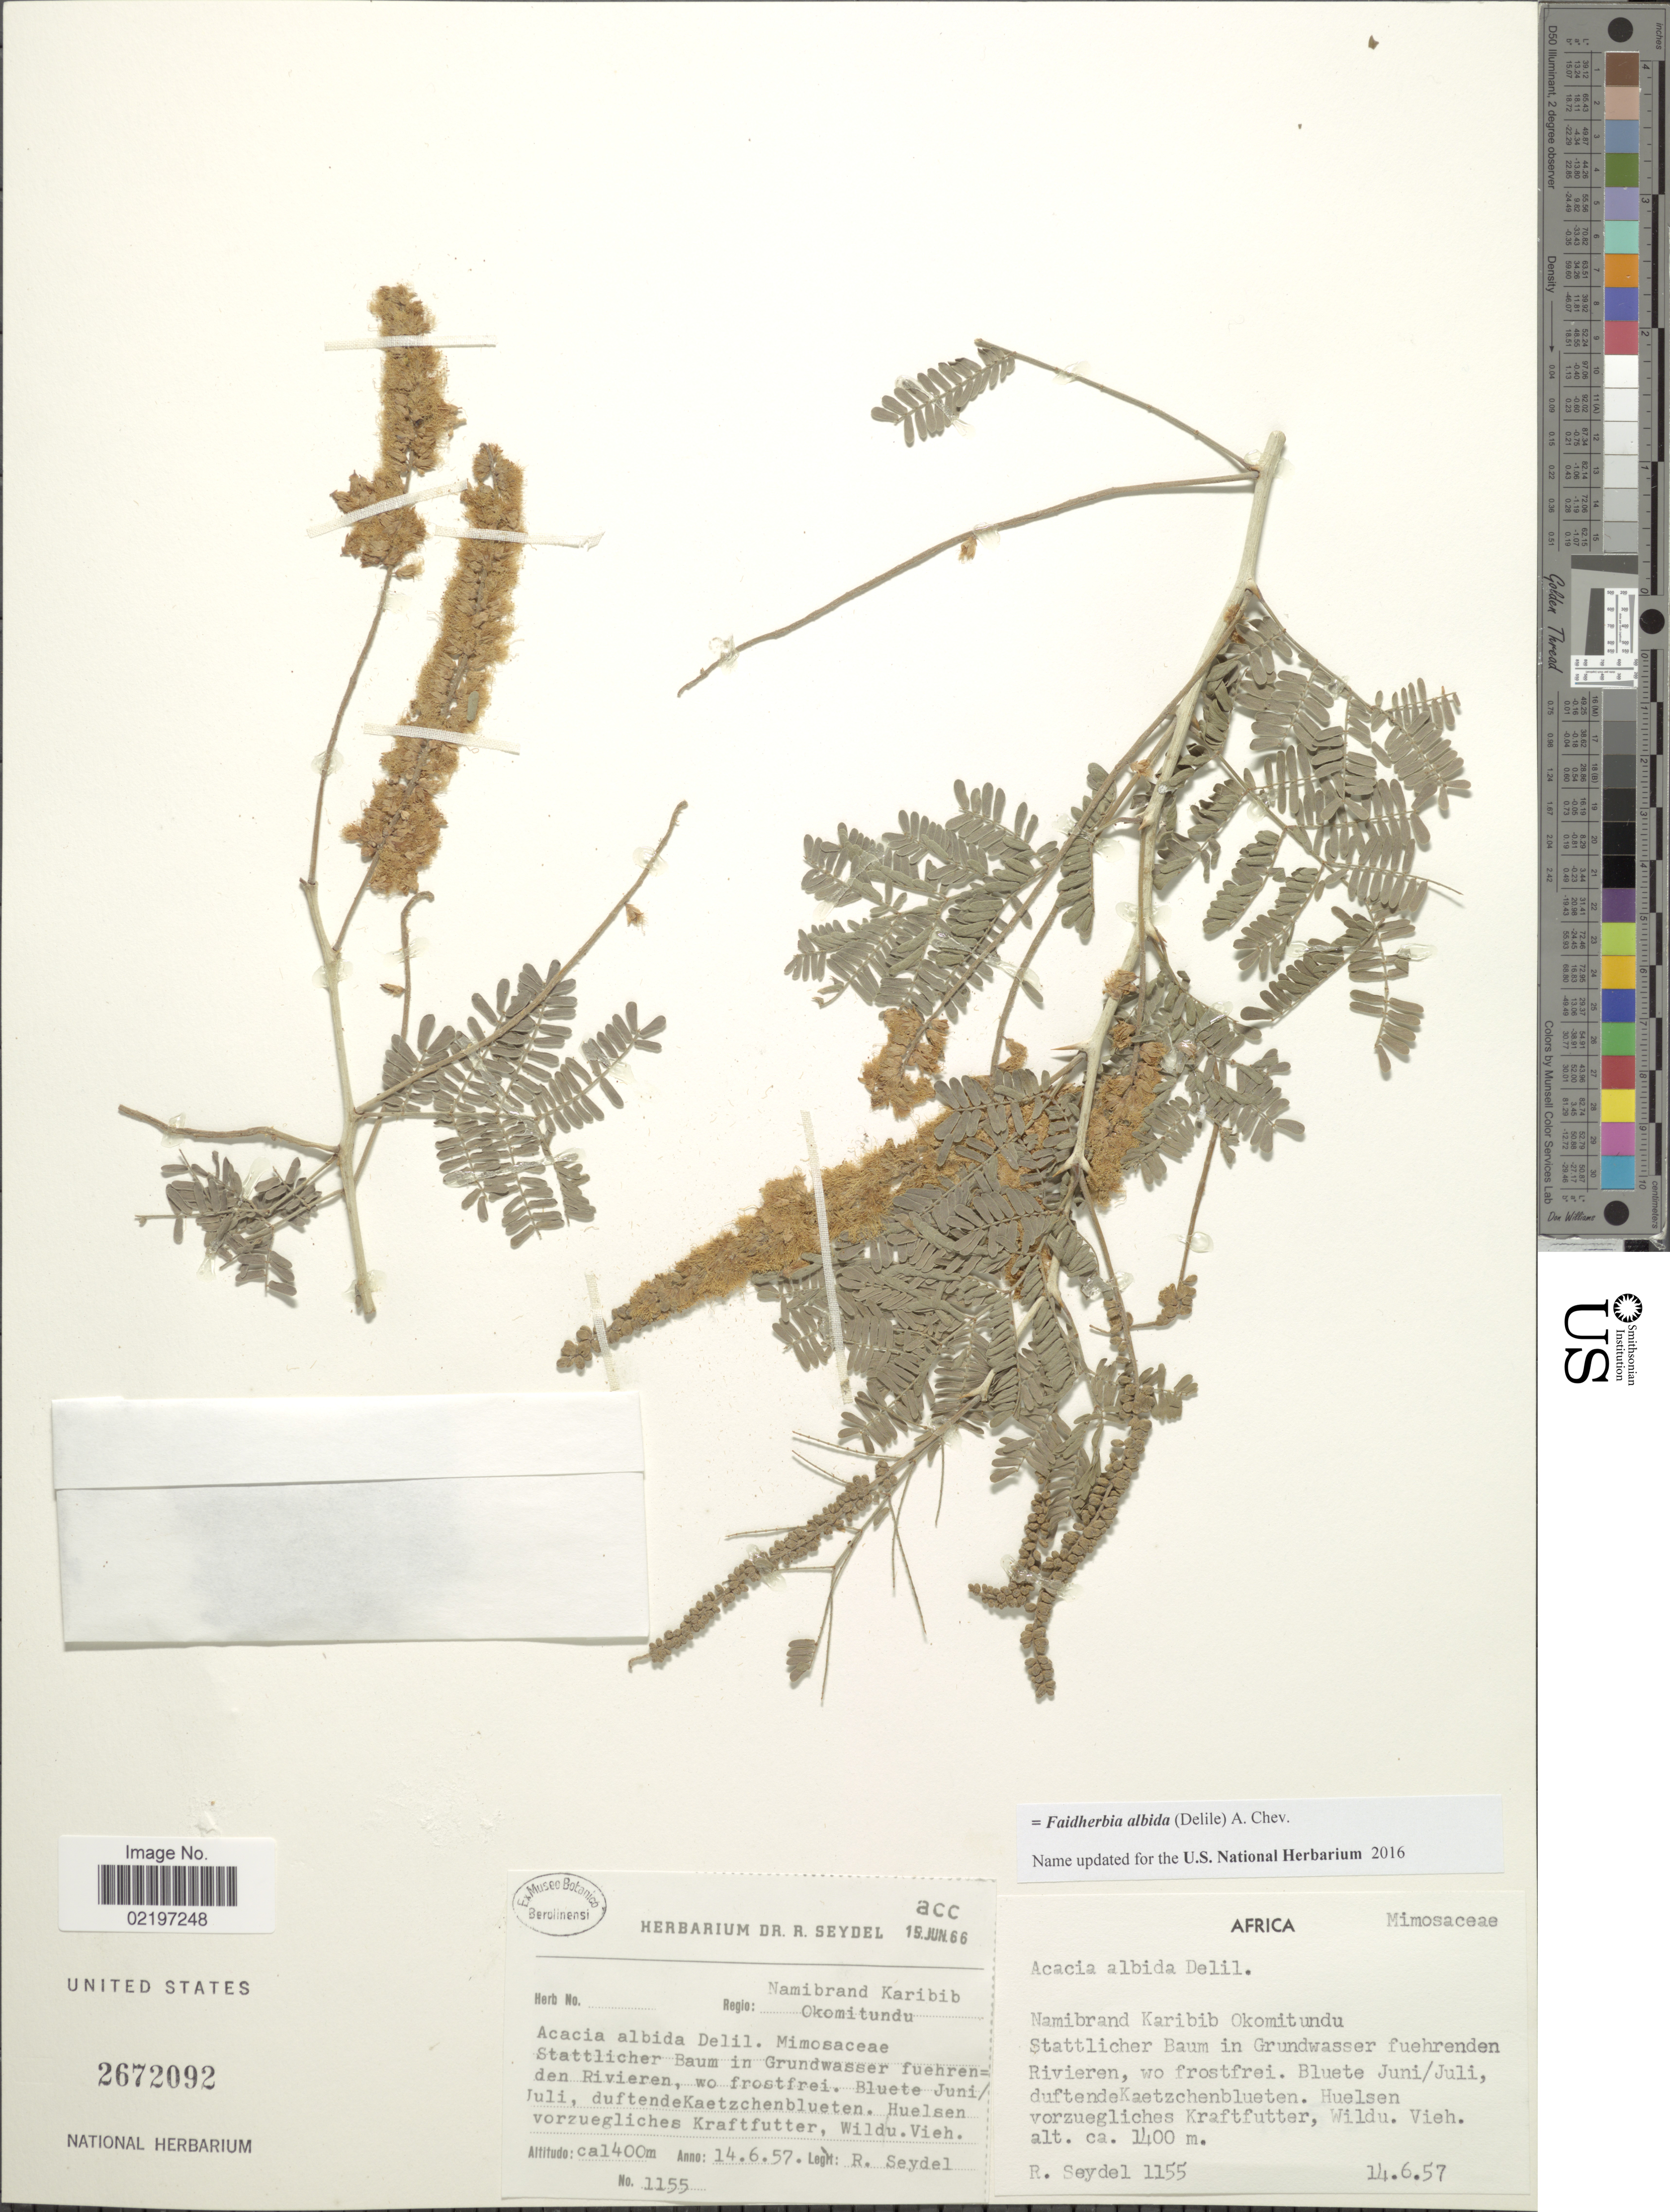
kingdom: Plantae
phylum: Tracheophyta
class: Magnoliopsida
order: Fabales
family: Fabaceae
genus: Faidherbia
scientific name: Faidherbia albida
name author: (Delile) A. Chev.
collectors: R. Seydel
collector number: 1155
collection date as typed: Transcribed d/m/y: 14/6/57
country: Namibia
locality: Africa, Namibrand Karibib Okomitundu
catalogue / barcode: US 2672092